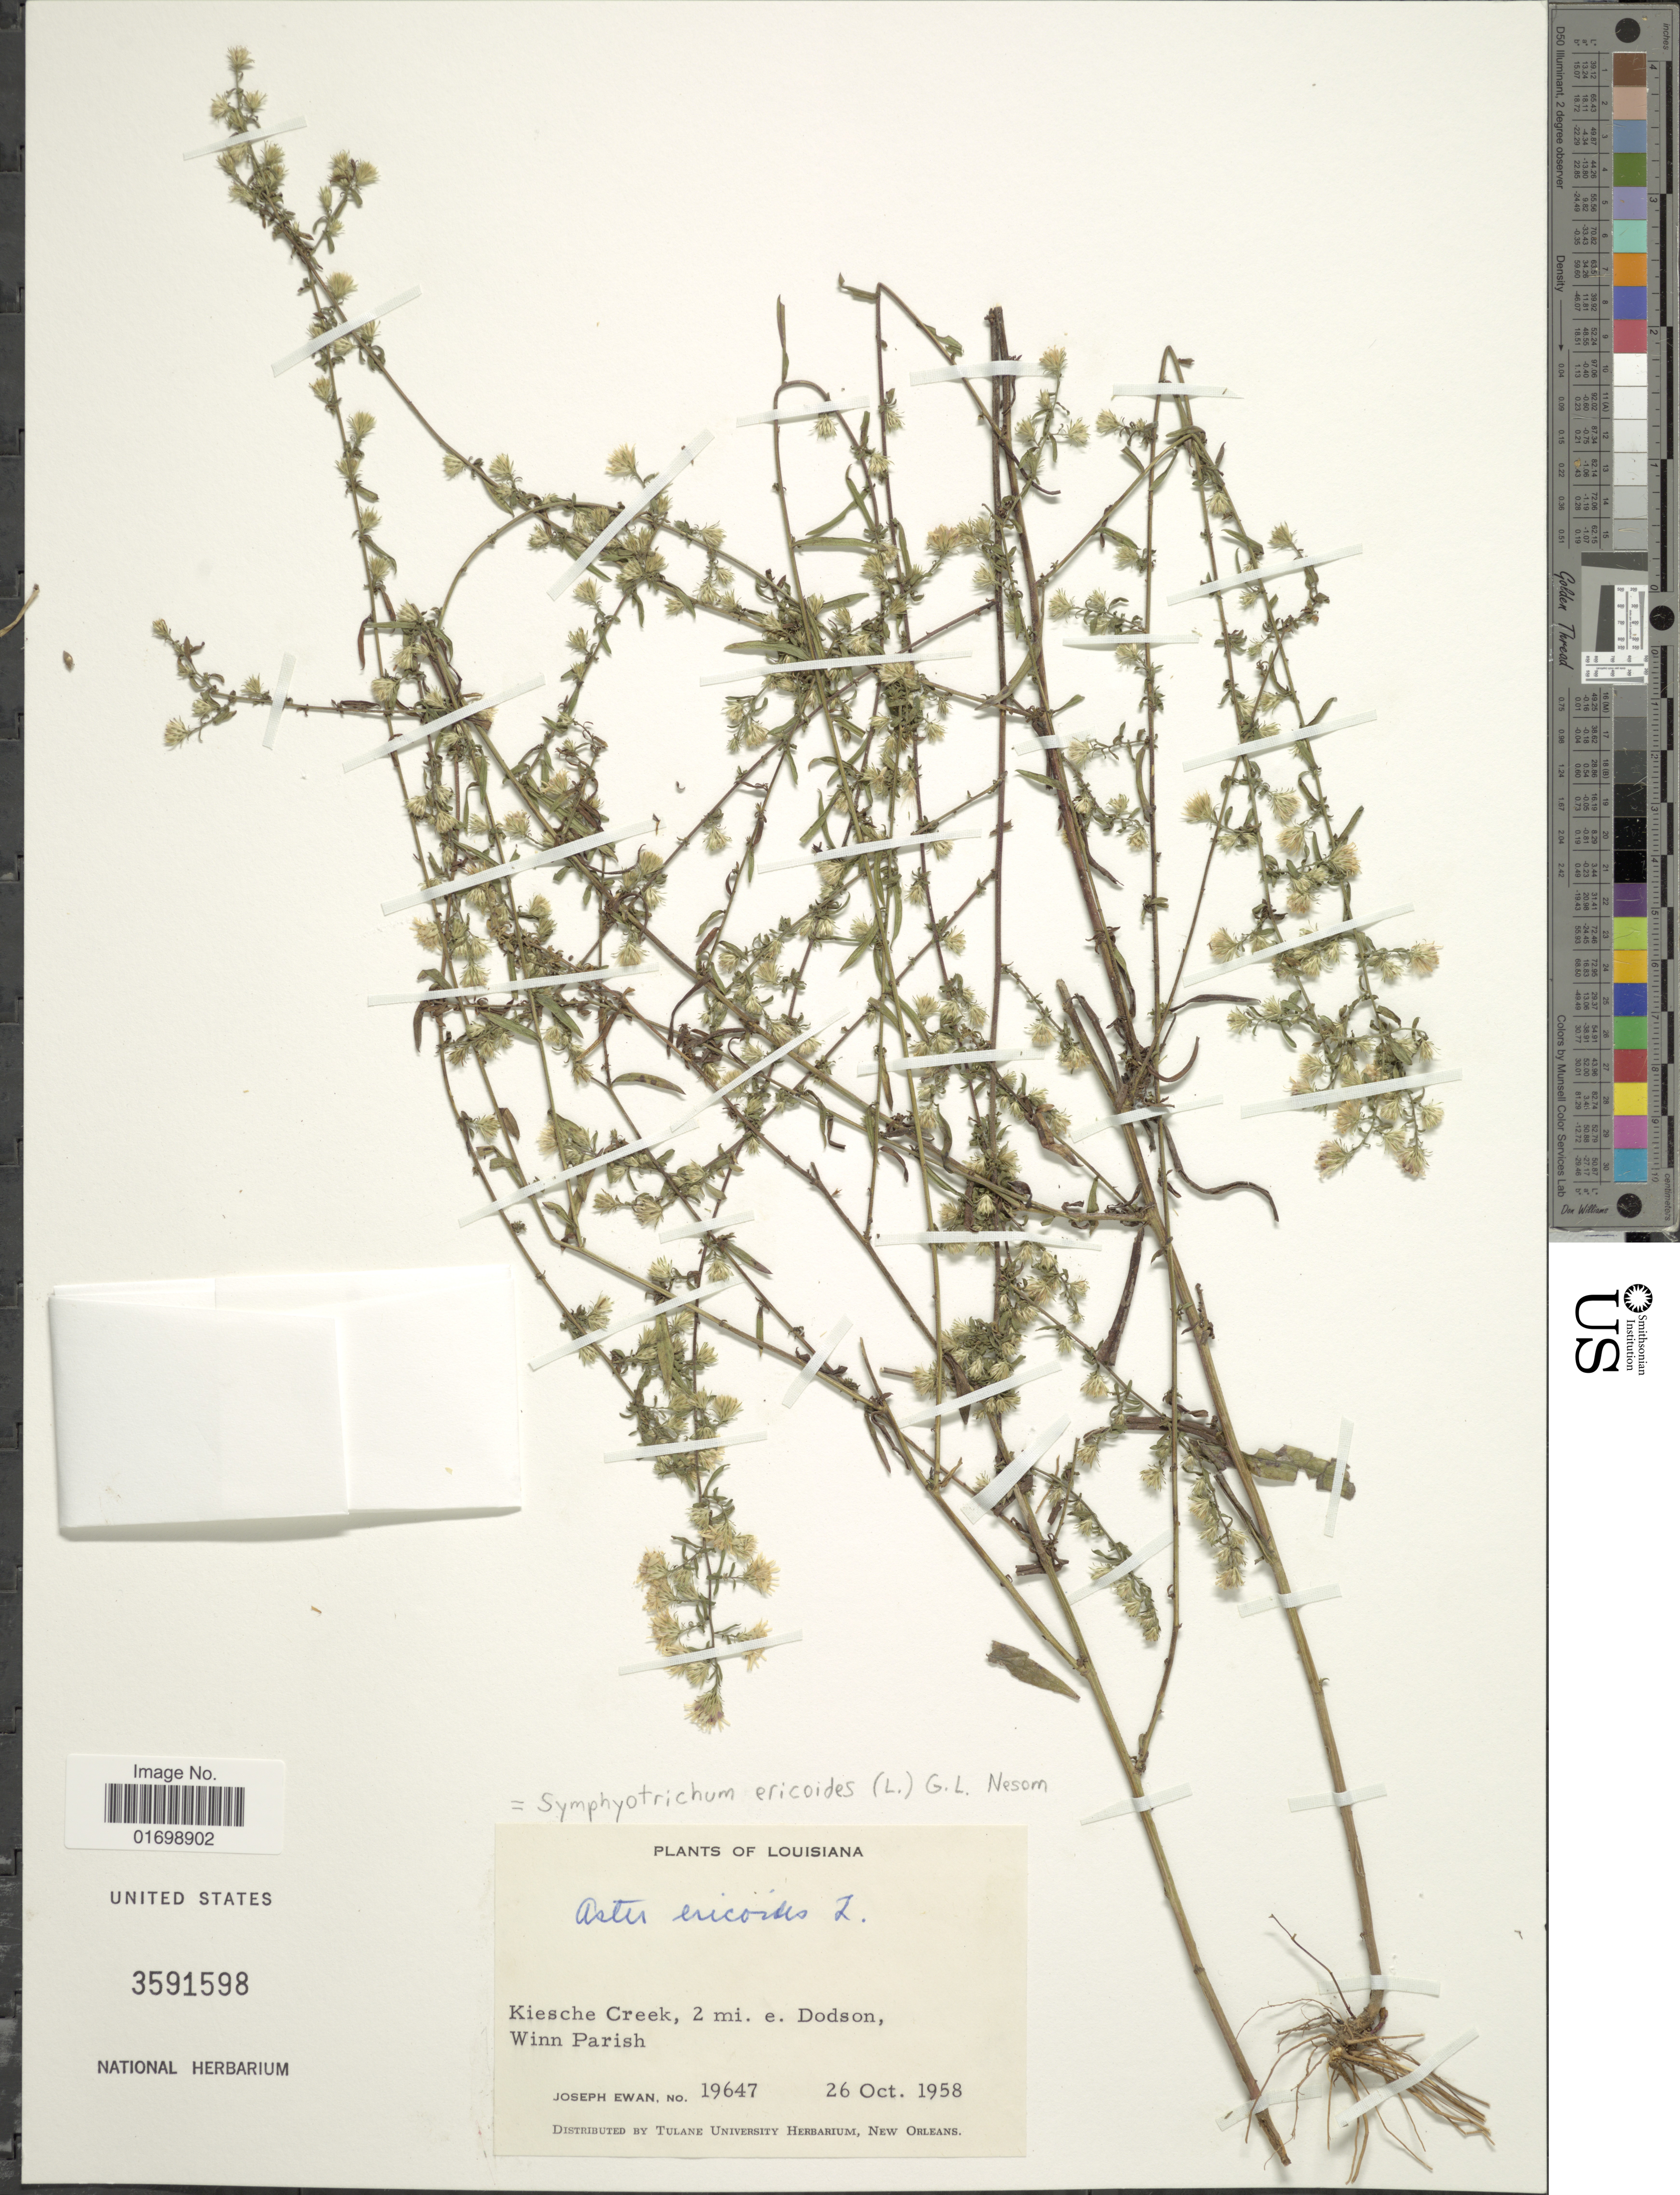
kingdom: Plantae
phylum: Tracheophyta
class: Magnoliopsida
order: Asterales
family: Asteraceae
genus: Symphyotrichum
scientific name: Symphyotrichum ericoides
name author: (L.) G.L. Nesom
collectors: J. A. Ewan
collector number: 19647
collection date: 1958-10-26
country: United States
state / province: Louisiana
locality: Kiesche Creek, 2 mi. e. Dodson, Winn Parish.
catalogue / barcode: US 3591598